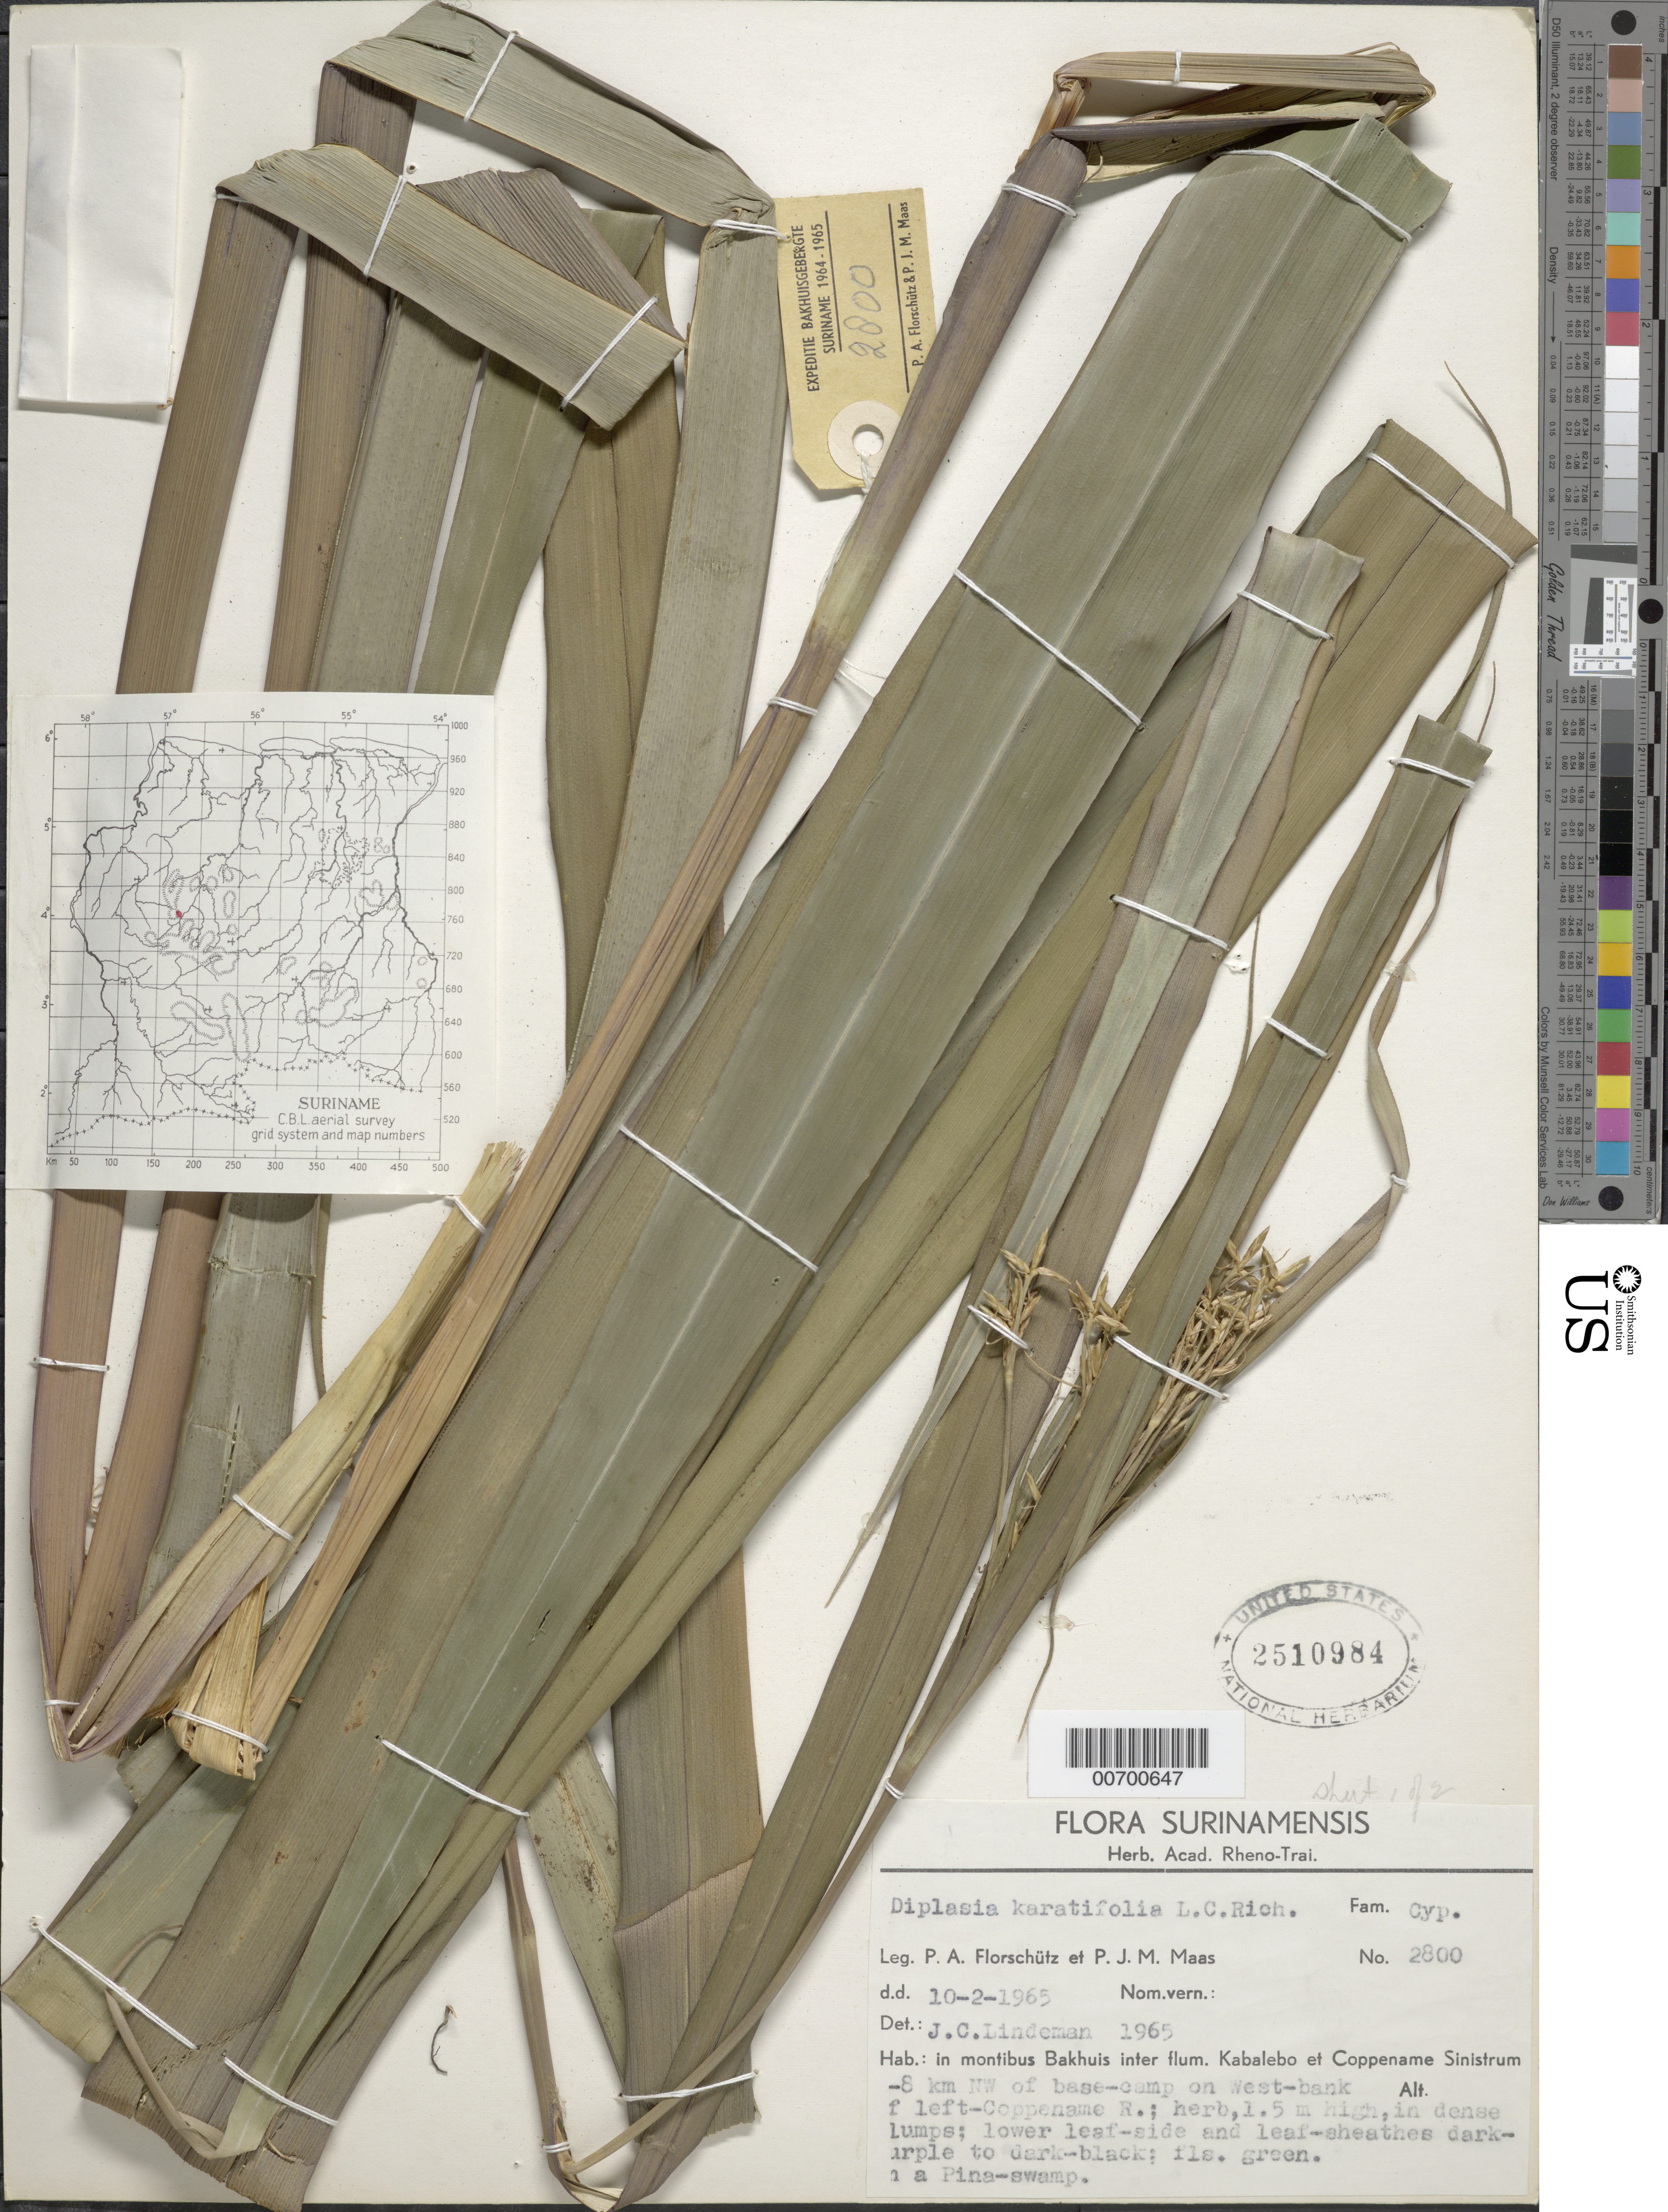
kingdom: Plantae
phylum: Tracheophyta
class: Liliopsida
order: Poales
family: Cyperaceae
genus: Diplasia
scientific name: Diplasia karatifolia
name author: Rich.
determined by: Lindeman, J. C.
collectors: P. Florschütz & P. Maas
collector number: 2800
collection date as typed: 10-Feb-65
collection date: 1965-02-10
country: Suriname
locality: Mont Bakhuis, betw. Kabalebo & Coppename Rivers, 5-8 km NW of base camp, banks of Coppename R.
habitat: Pina swamp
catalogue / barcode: US 2510984